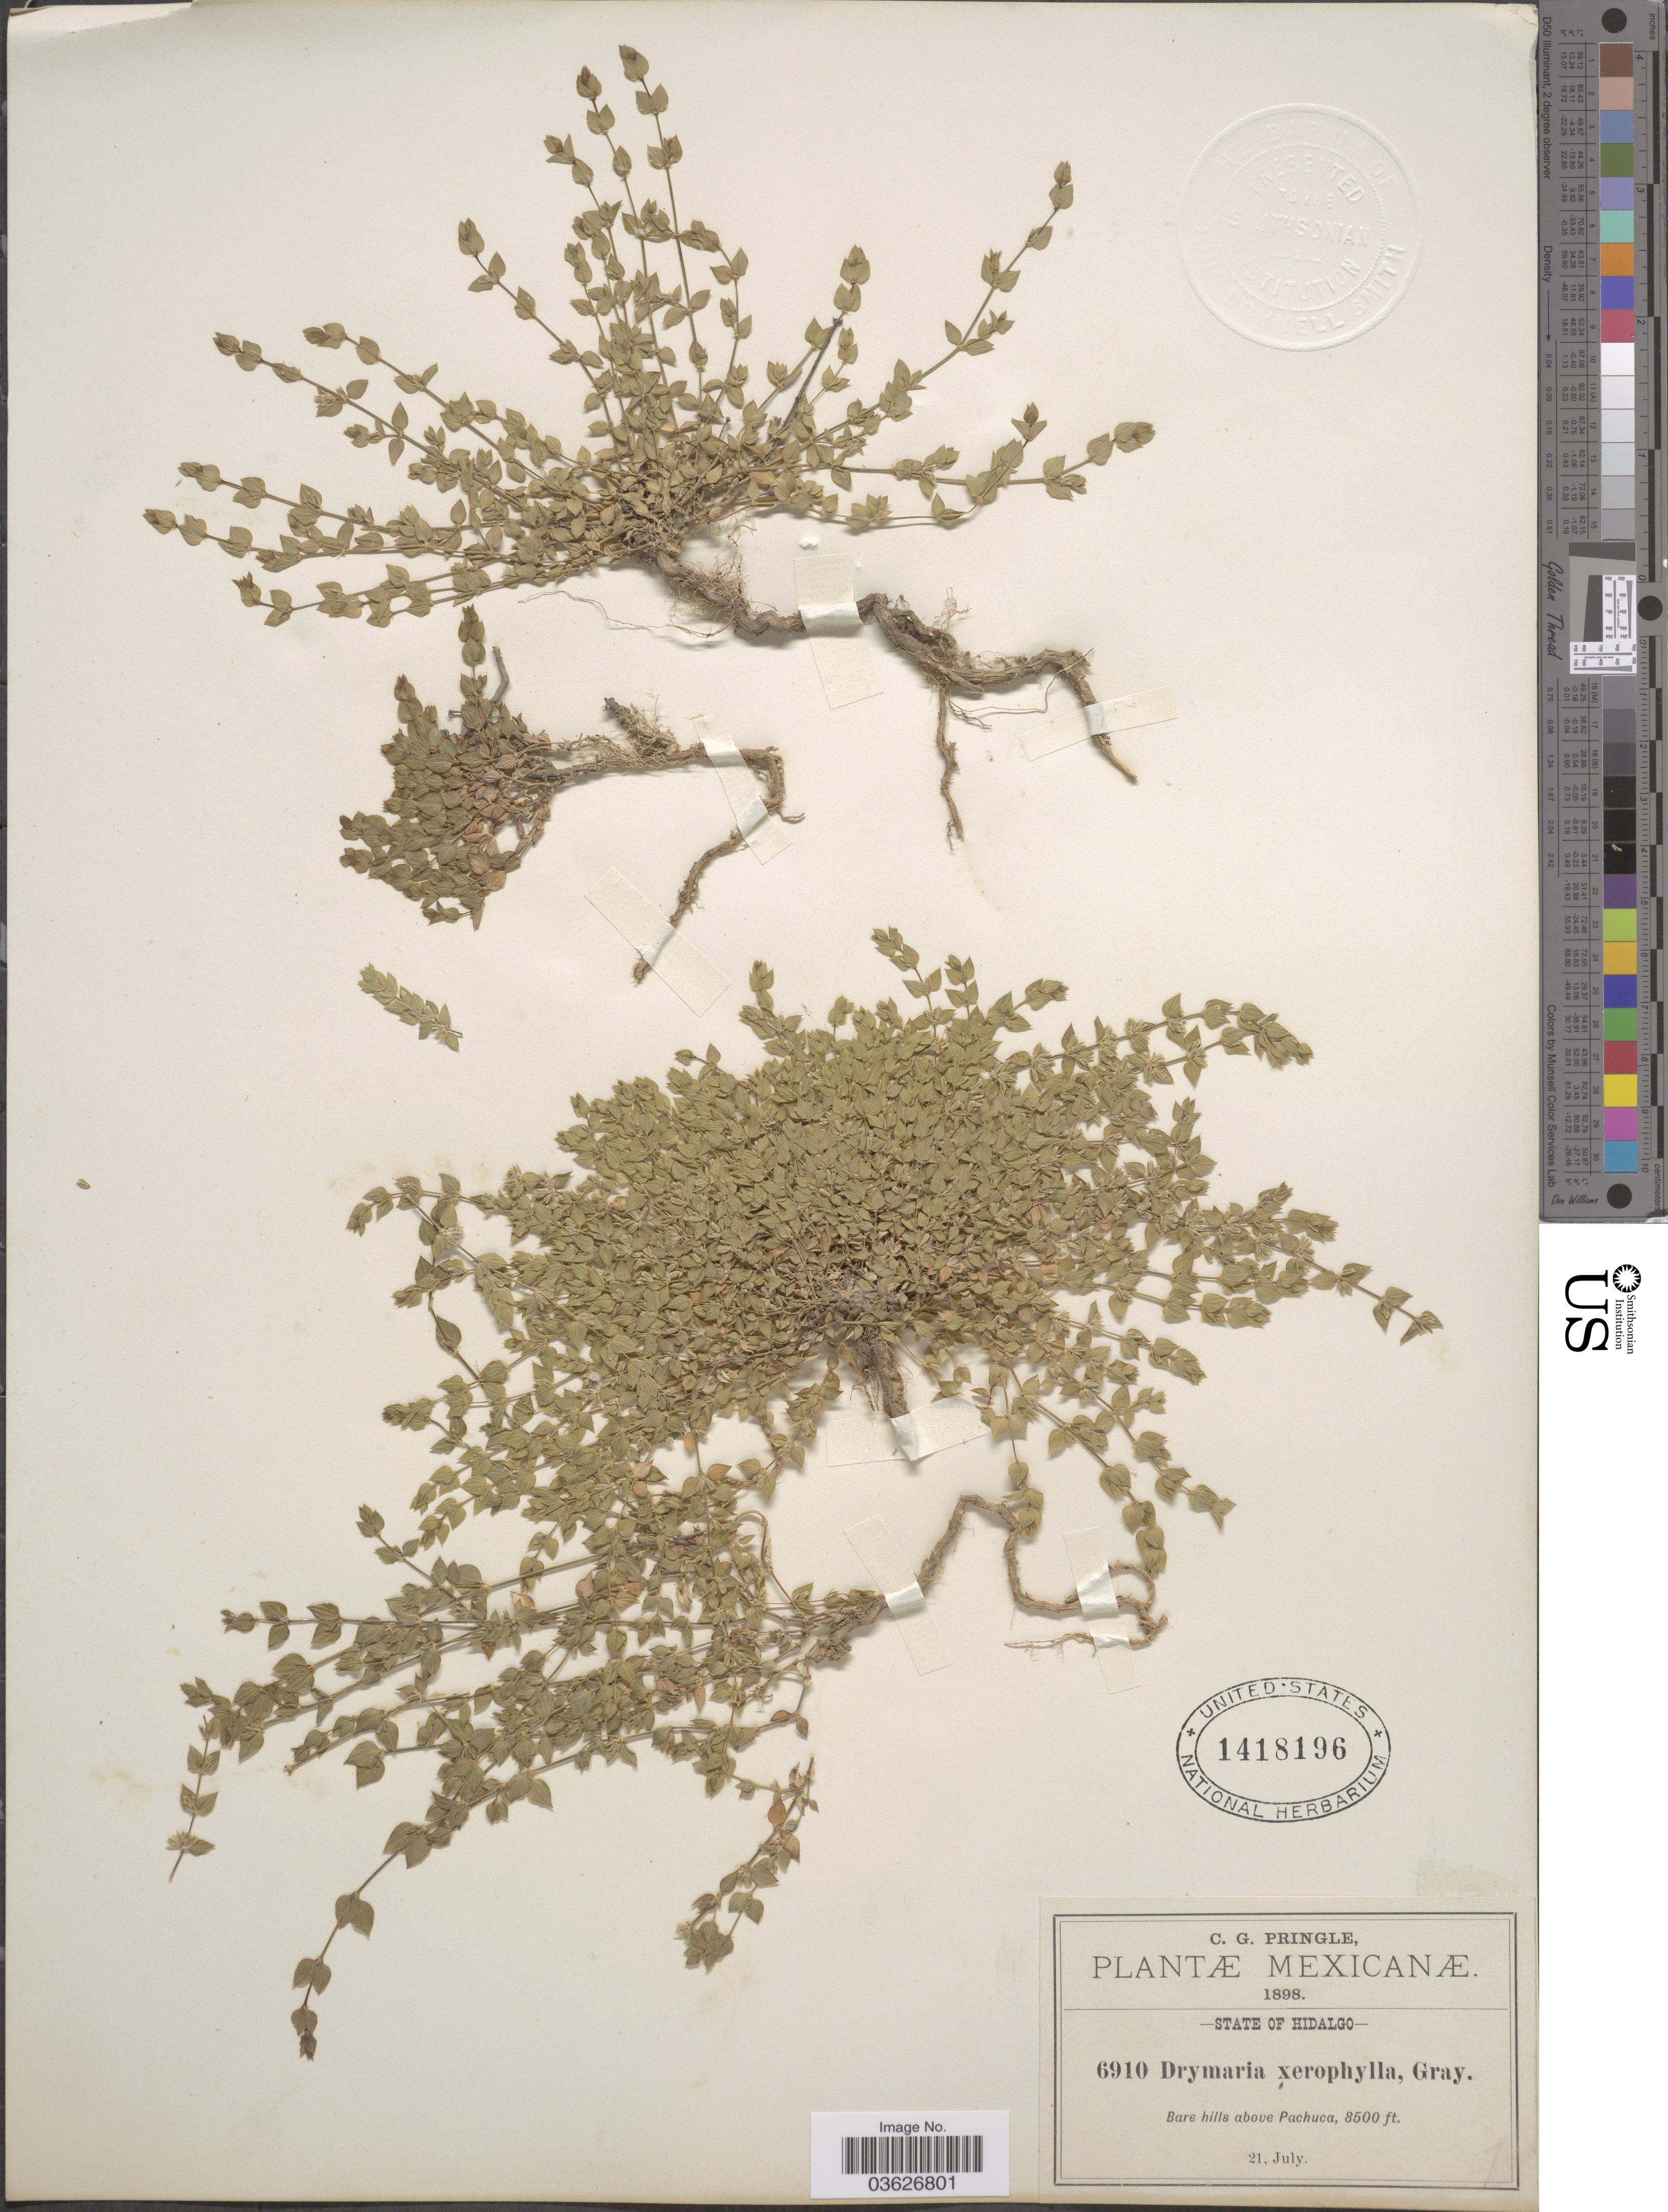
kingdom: Plantae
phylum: Tracheophyta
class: Magnoliopsida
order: Caryophyllales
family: Caryophyllaceae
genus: Drymaria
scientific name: Drymaria xerophylla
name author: A. Gray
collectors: C. G. Pringle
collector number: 6910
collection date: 1898-07-21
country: Mexico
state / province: Hidalgo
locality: Bare hills above Pachuca.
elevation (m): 2591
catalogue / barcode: US 1418196